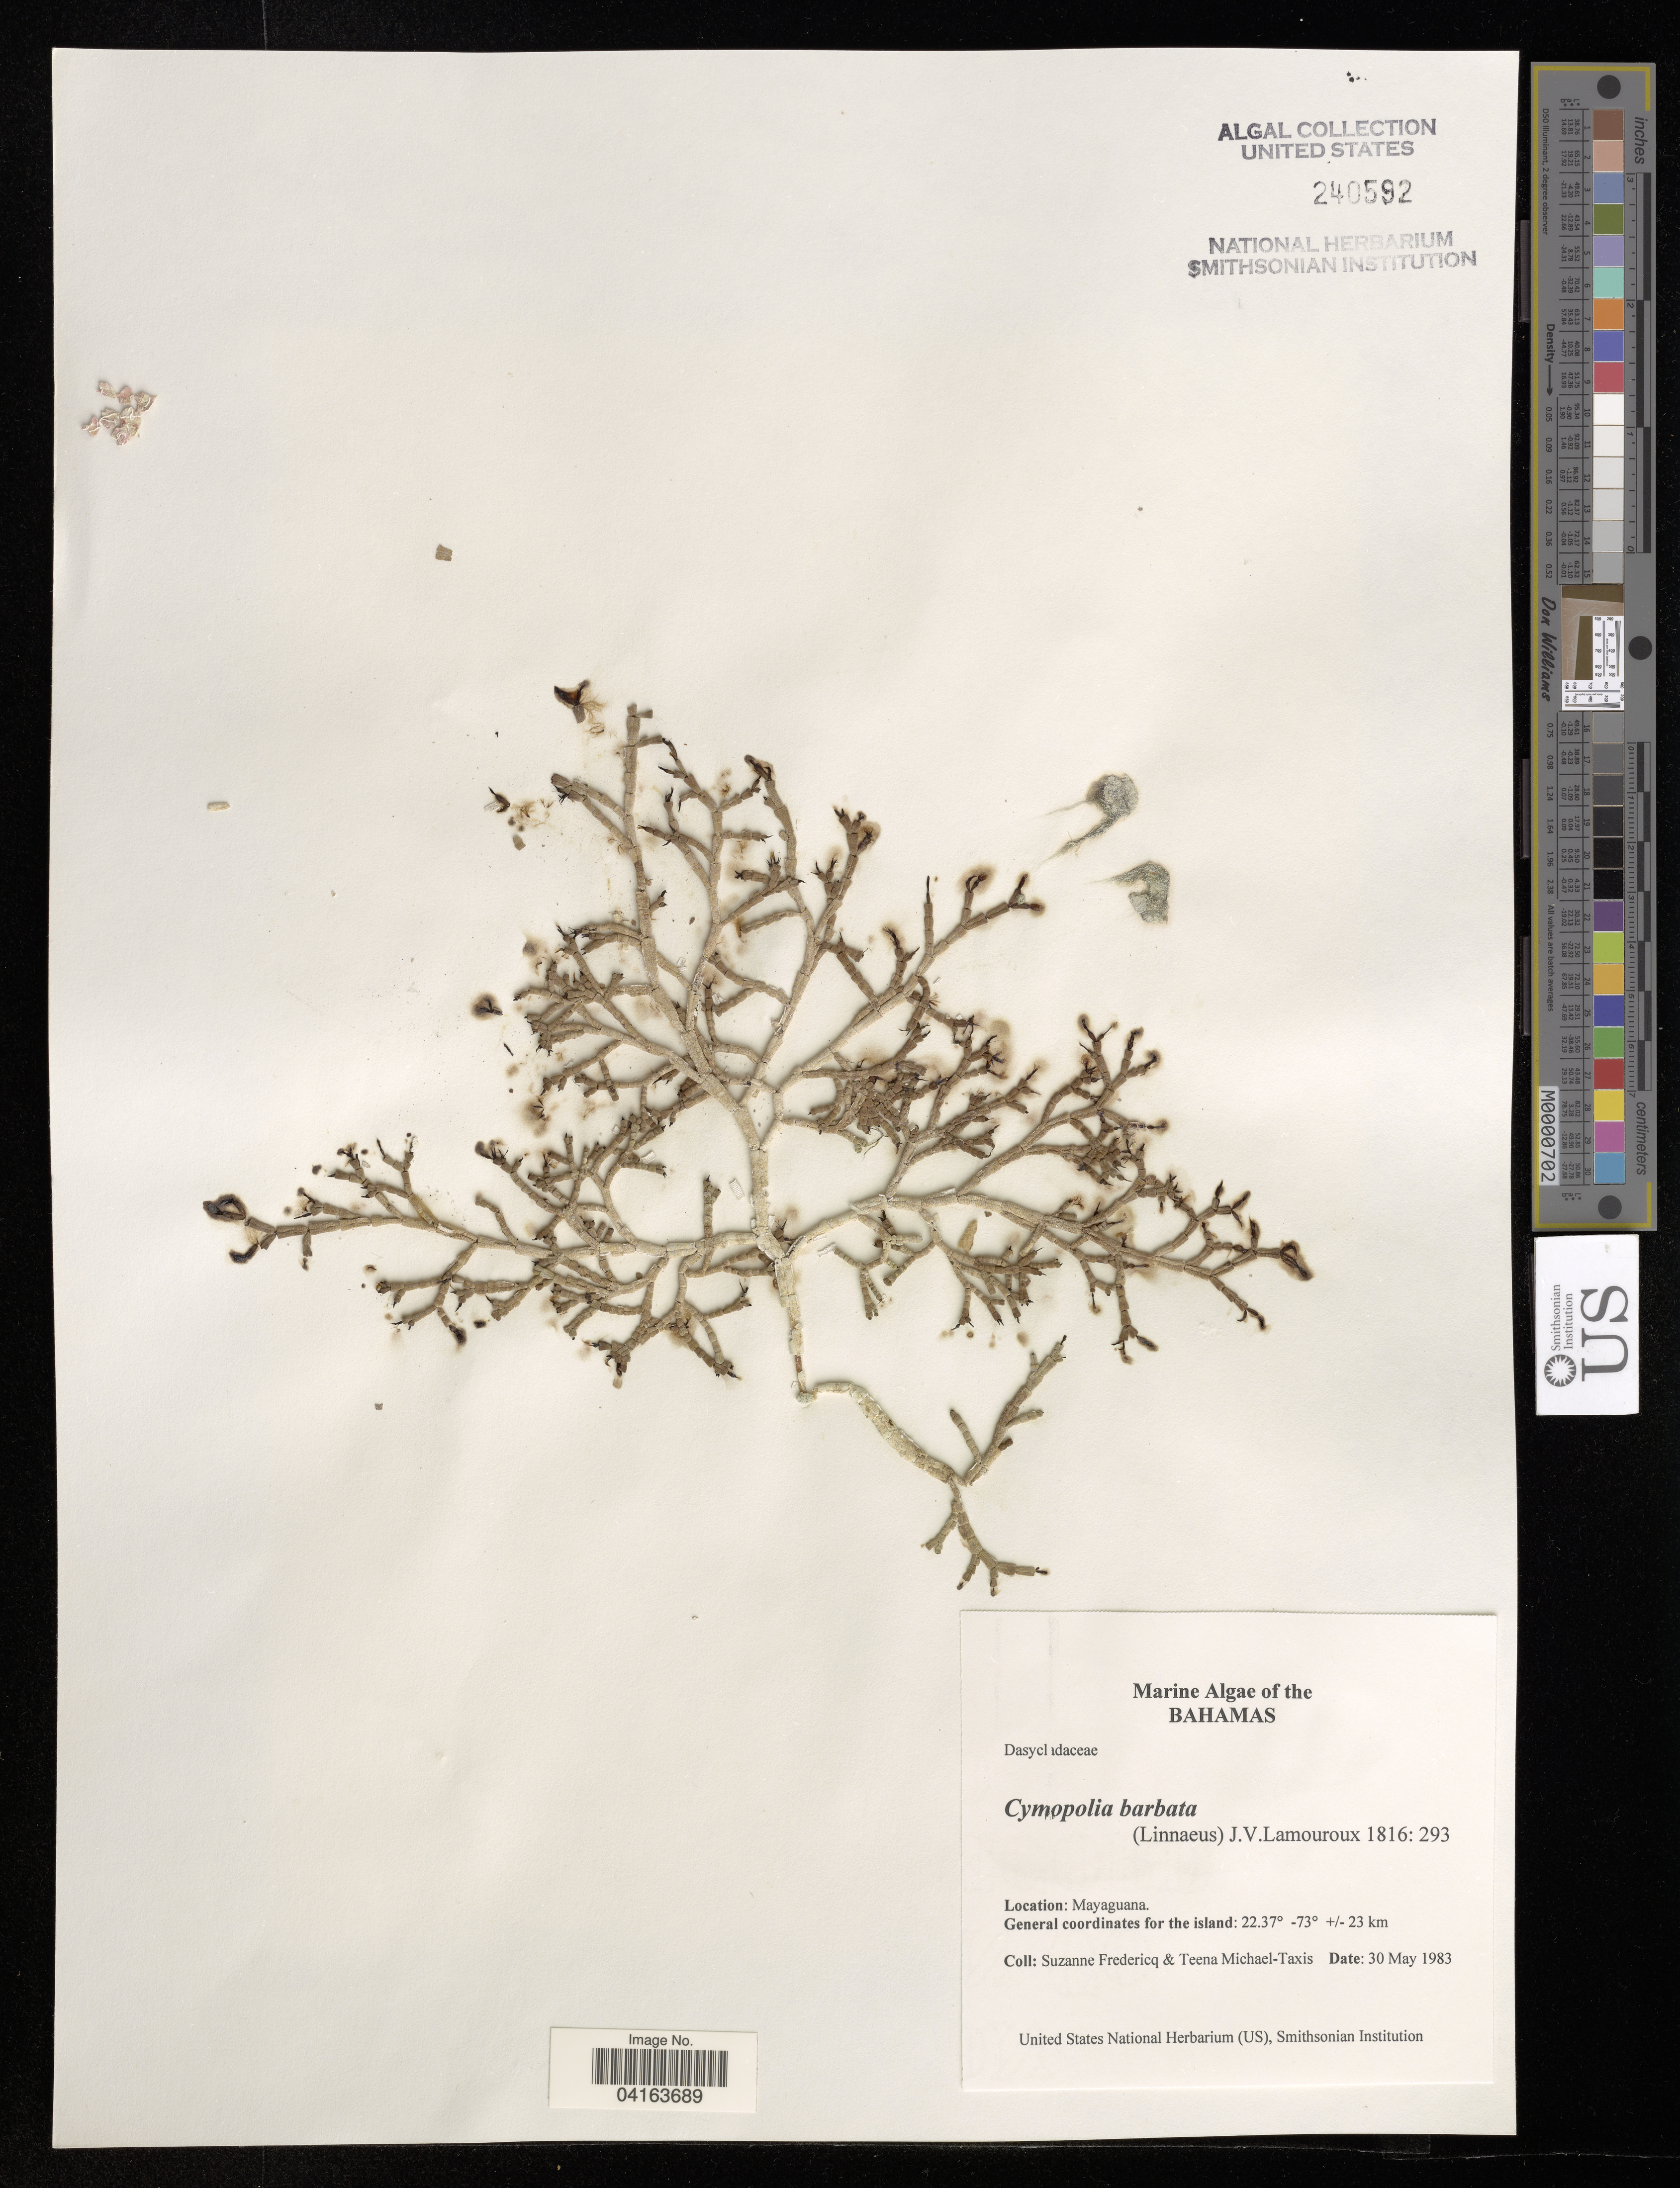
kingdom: Plantae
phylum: Chlorophyta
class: Ulvophyceae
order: Dasycladales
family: Dasycladaceae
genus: Cymopolia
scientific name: Cymopolia barbata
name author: (L.) J.V.Lamouroux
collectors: S. Fredericq & T. Michael-Taxis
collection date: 1983-05-30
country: Bahamas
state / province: Mayaguana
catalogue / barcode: US 240592